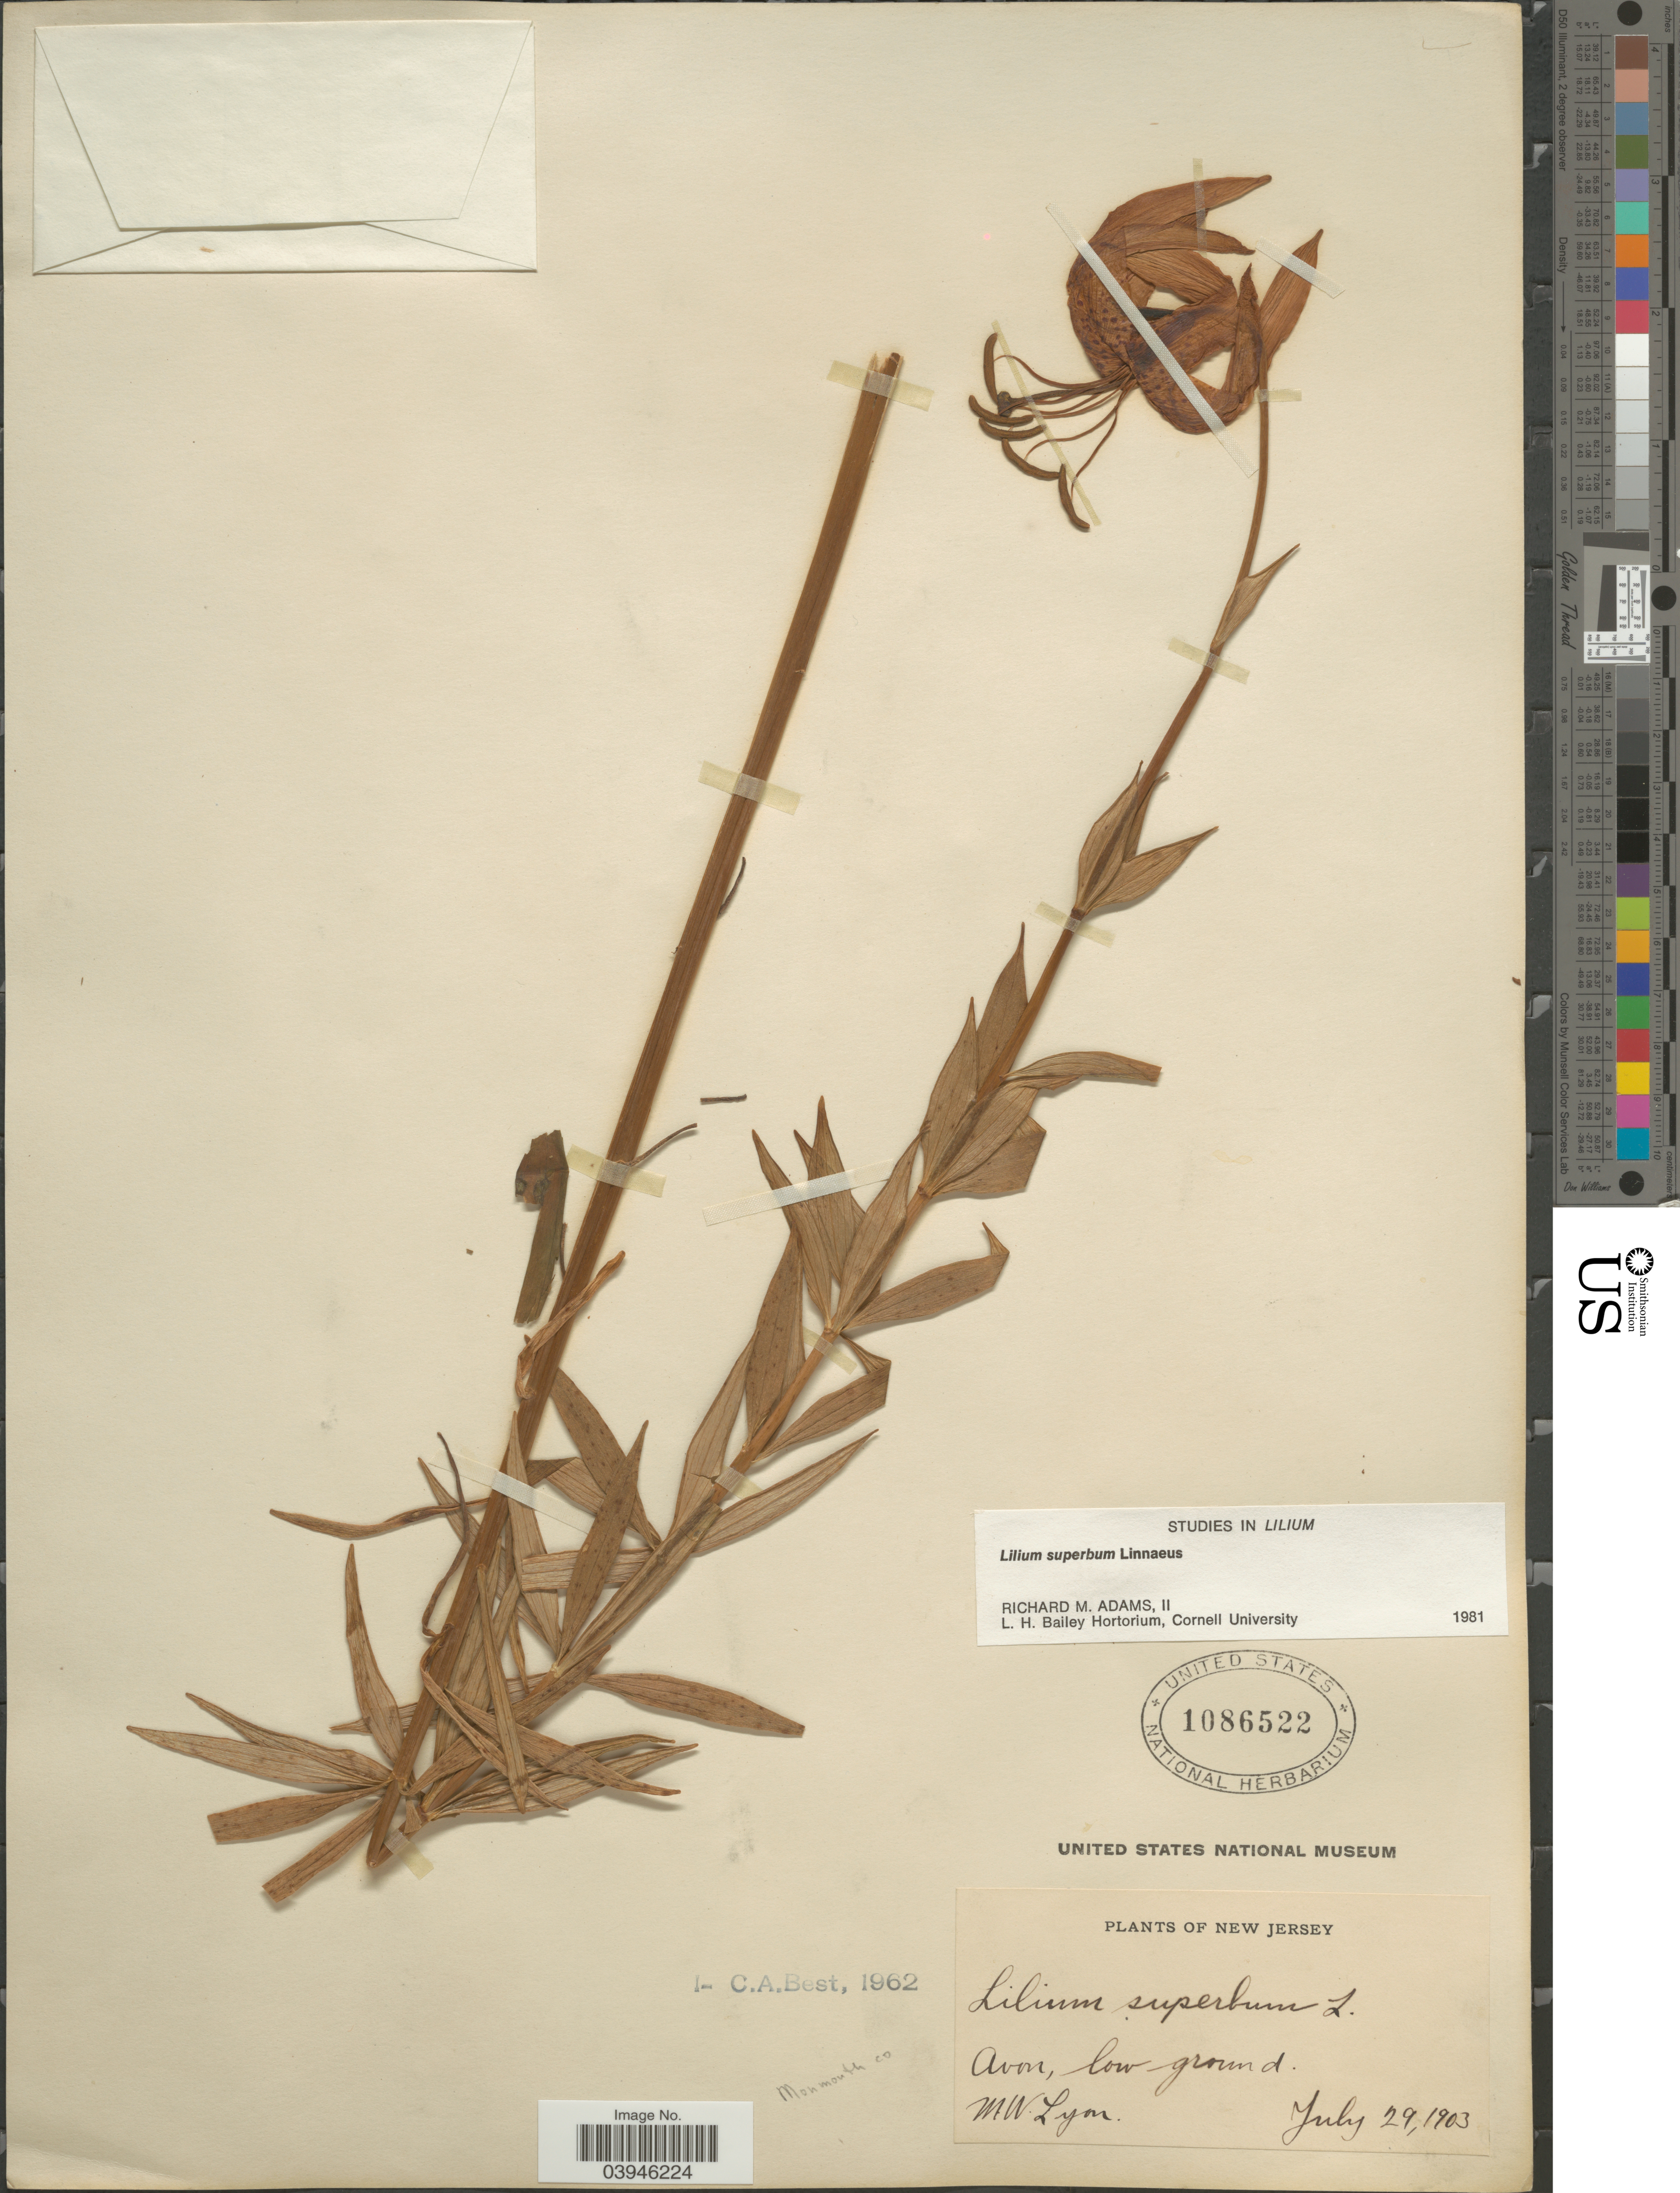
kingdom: Plantae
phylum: Tracheophyta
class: Liliopsida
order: Liliales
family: Liliaceae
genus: Lilium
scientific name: Lilium superbum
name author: L.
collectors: M. W. Lyon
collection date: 1903-07-29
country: United States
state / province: New Jersey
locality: Avon. Monmouth Co.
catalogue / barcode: US 1086522